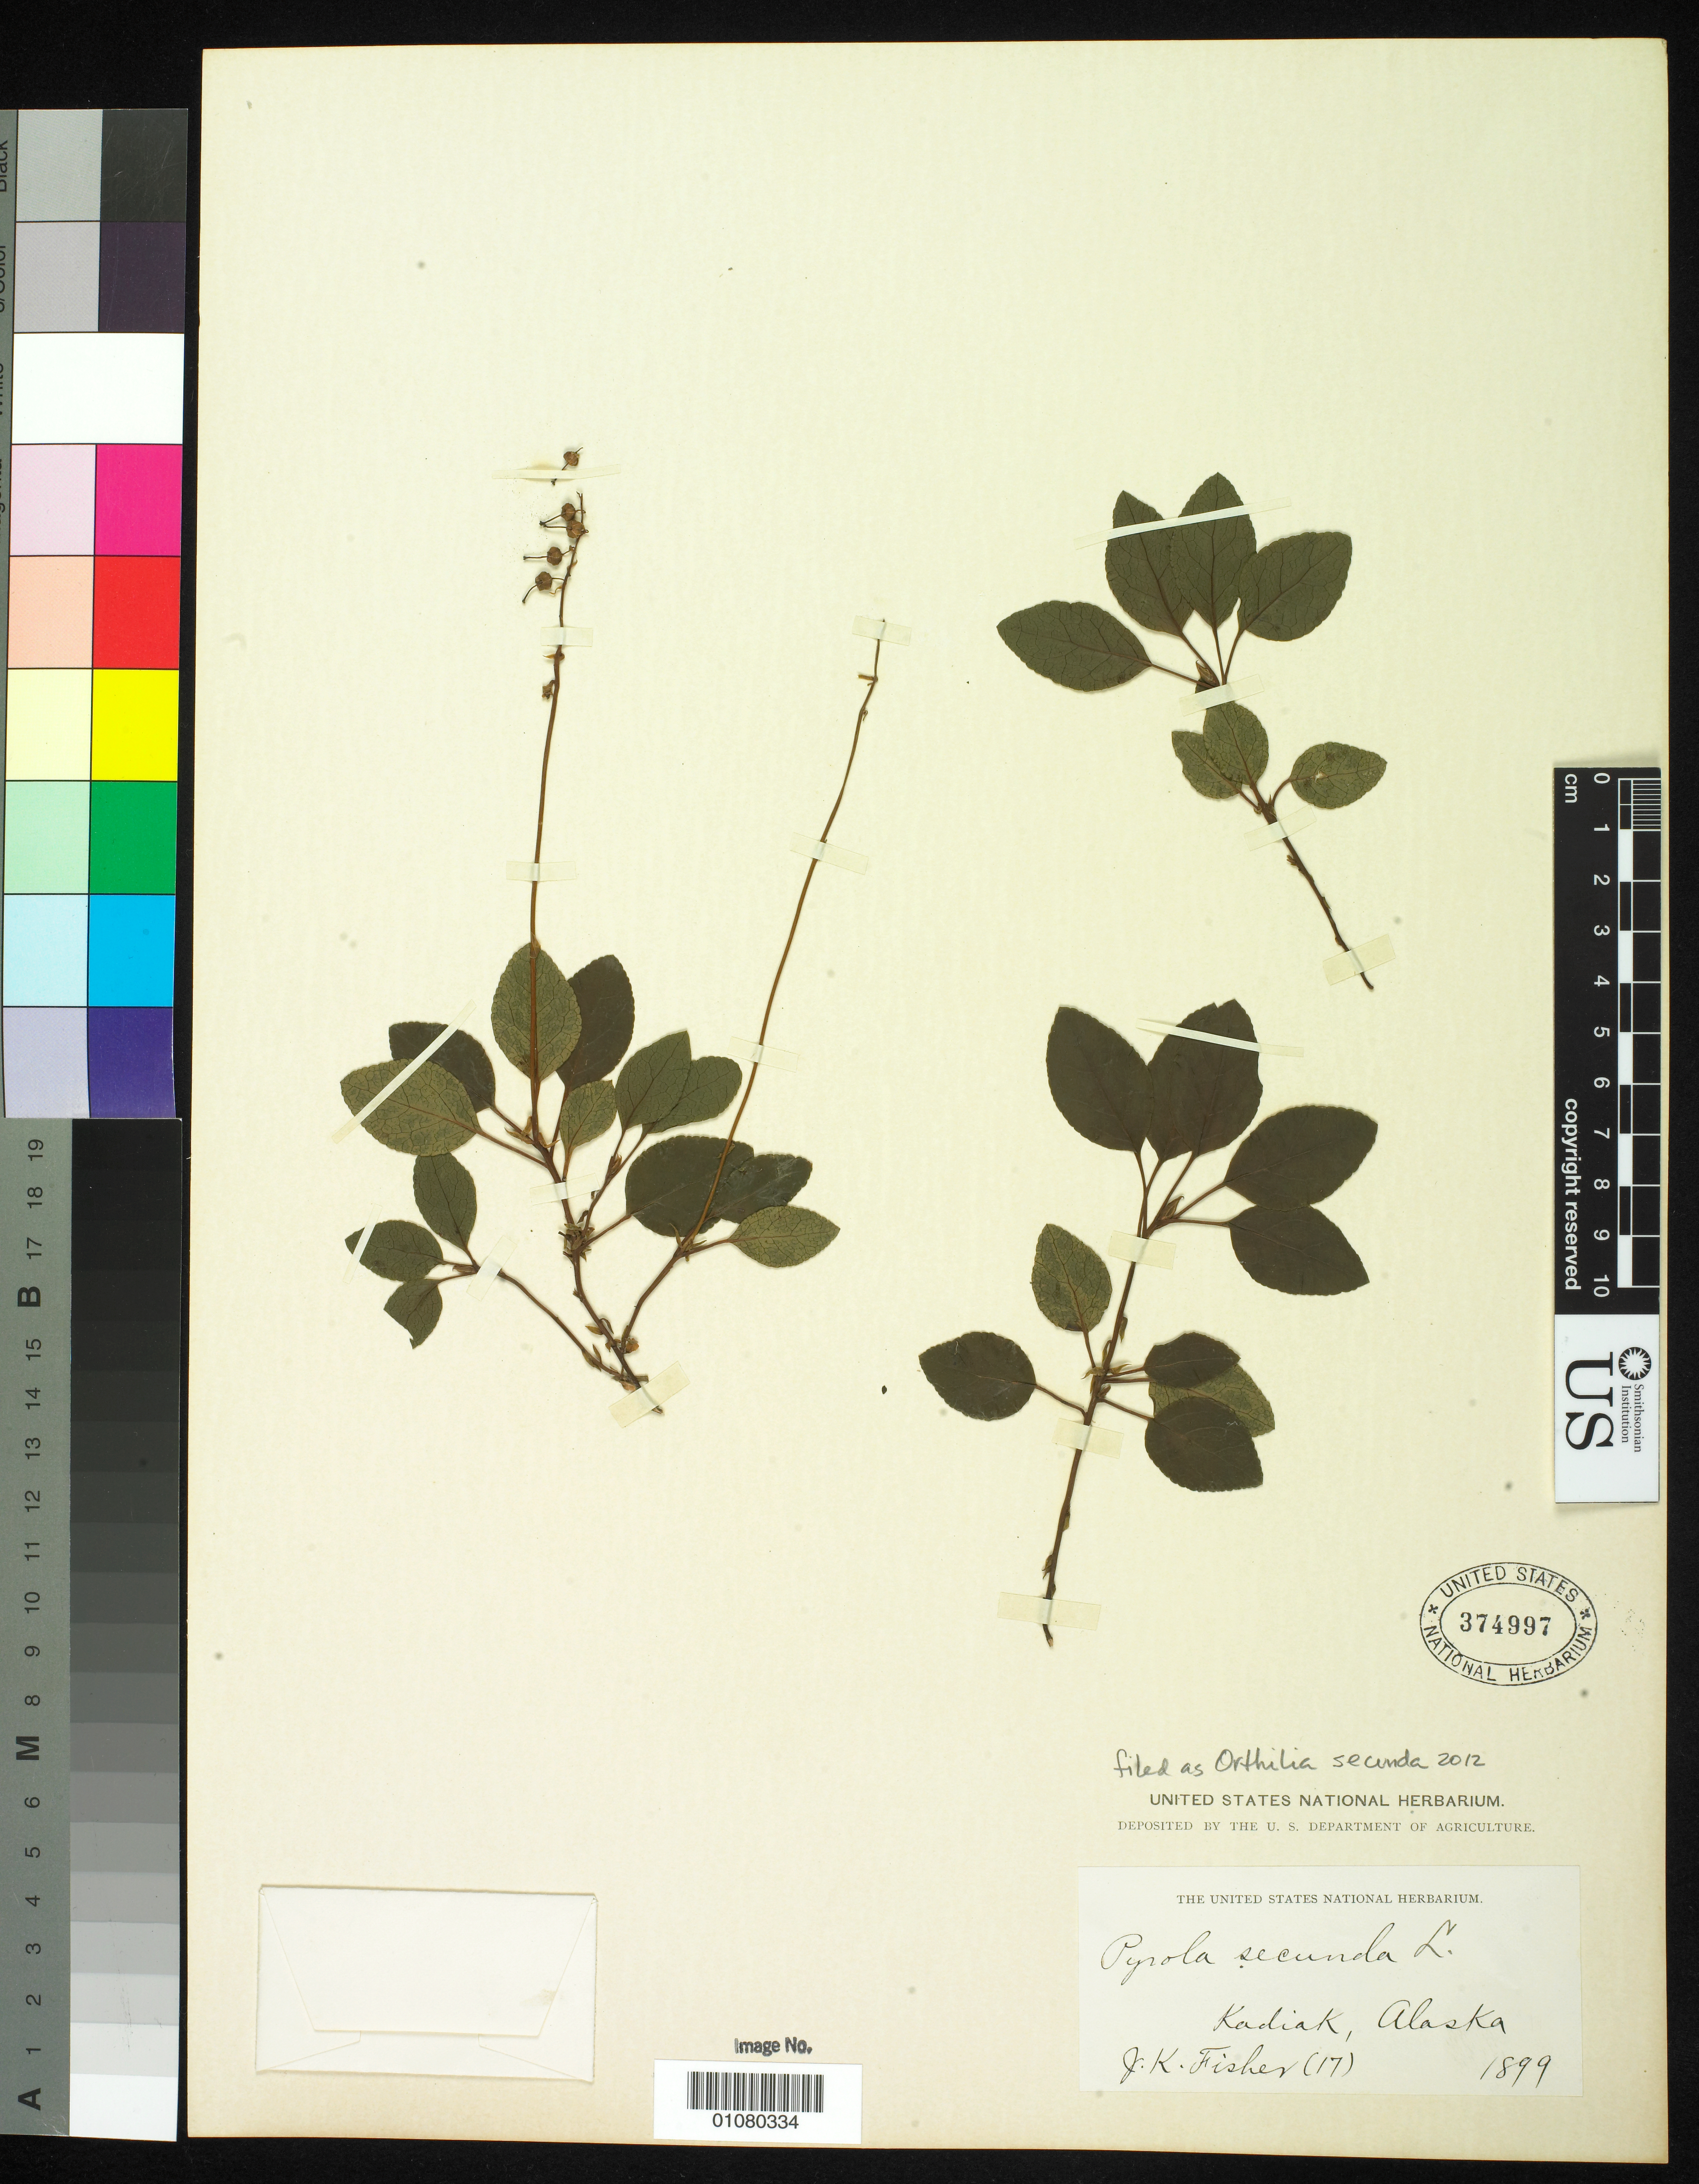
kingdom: Plantae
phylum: Tracheophyta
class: Magnoliopsida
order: Ericales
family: Ericaceae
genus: Orthilia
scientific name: Orthilia secunda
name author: (L.) House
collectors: W. J. Fisher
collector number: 17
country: United States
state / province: Alaska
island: Kodiak I.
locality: Kodiak (Kadiak, Kadyak)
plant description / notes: My interpretation is that the field book notes were written by W.J. Fisher because it is his field book and the note in the front appears to be first person. However, the specimens were given to T.H. Kearney who, I believe, made the labels and mistakenly reported Fisher's initials as J.K. There is no record of any collector named J.K. Fisher. So the record should say Fisher, W.J. for collector.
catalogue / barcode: US 374887